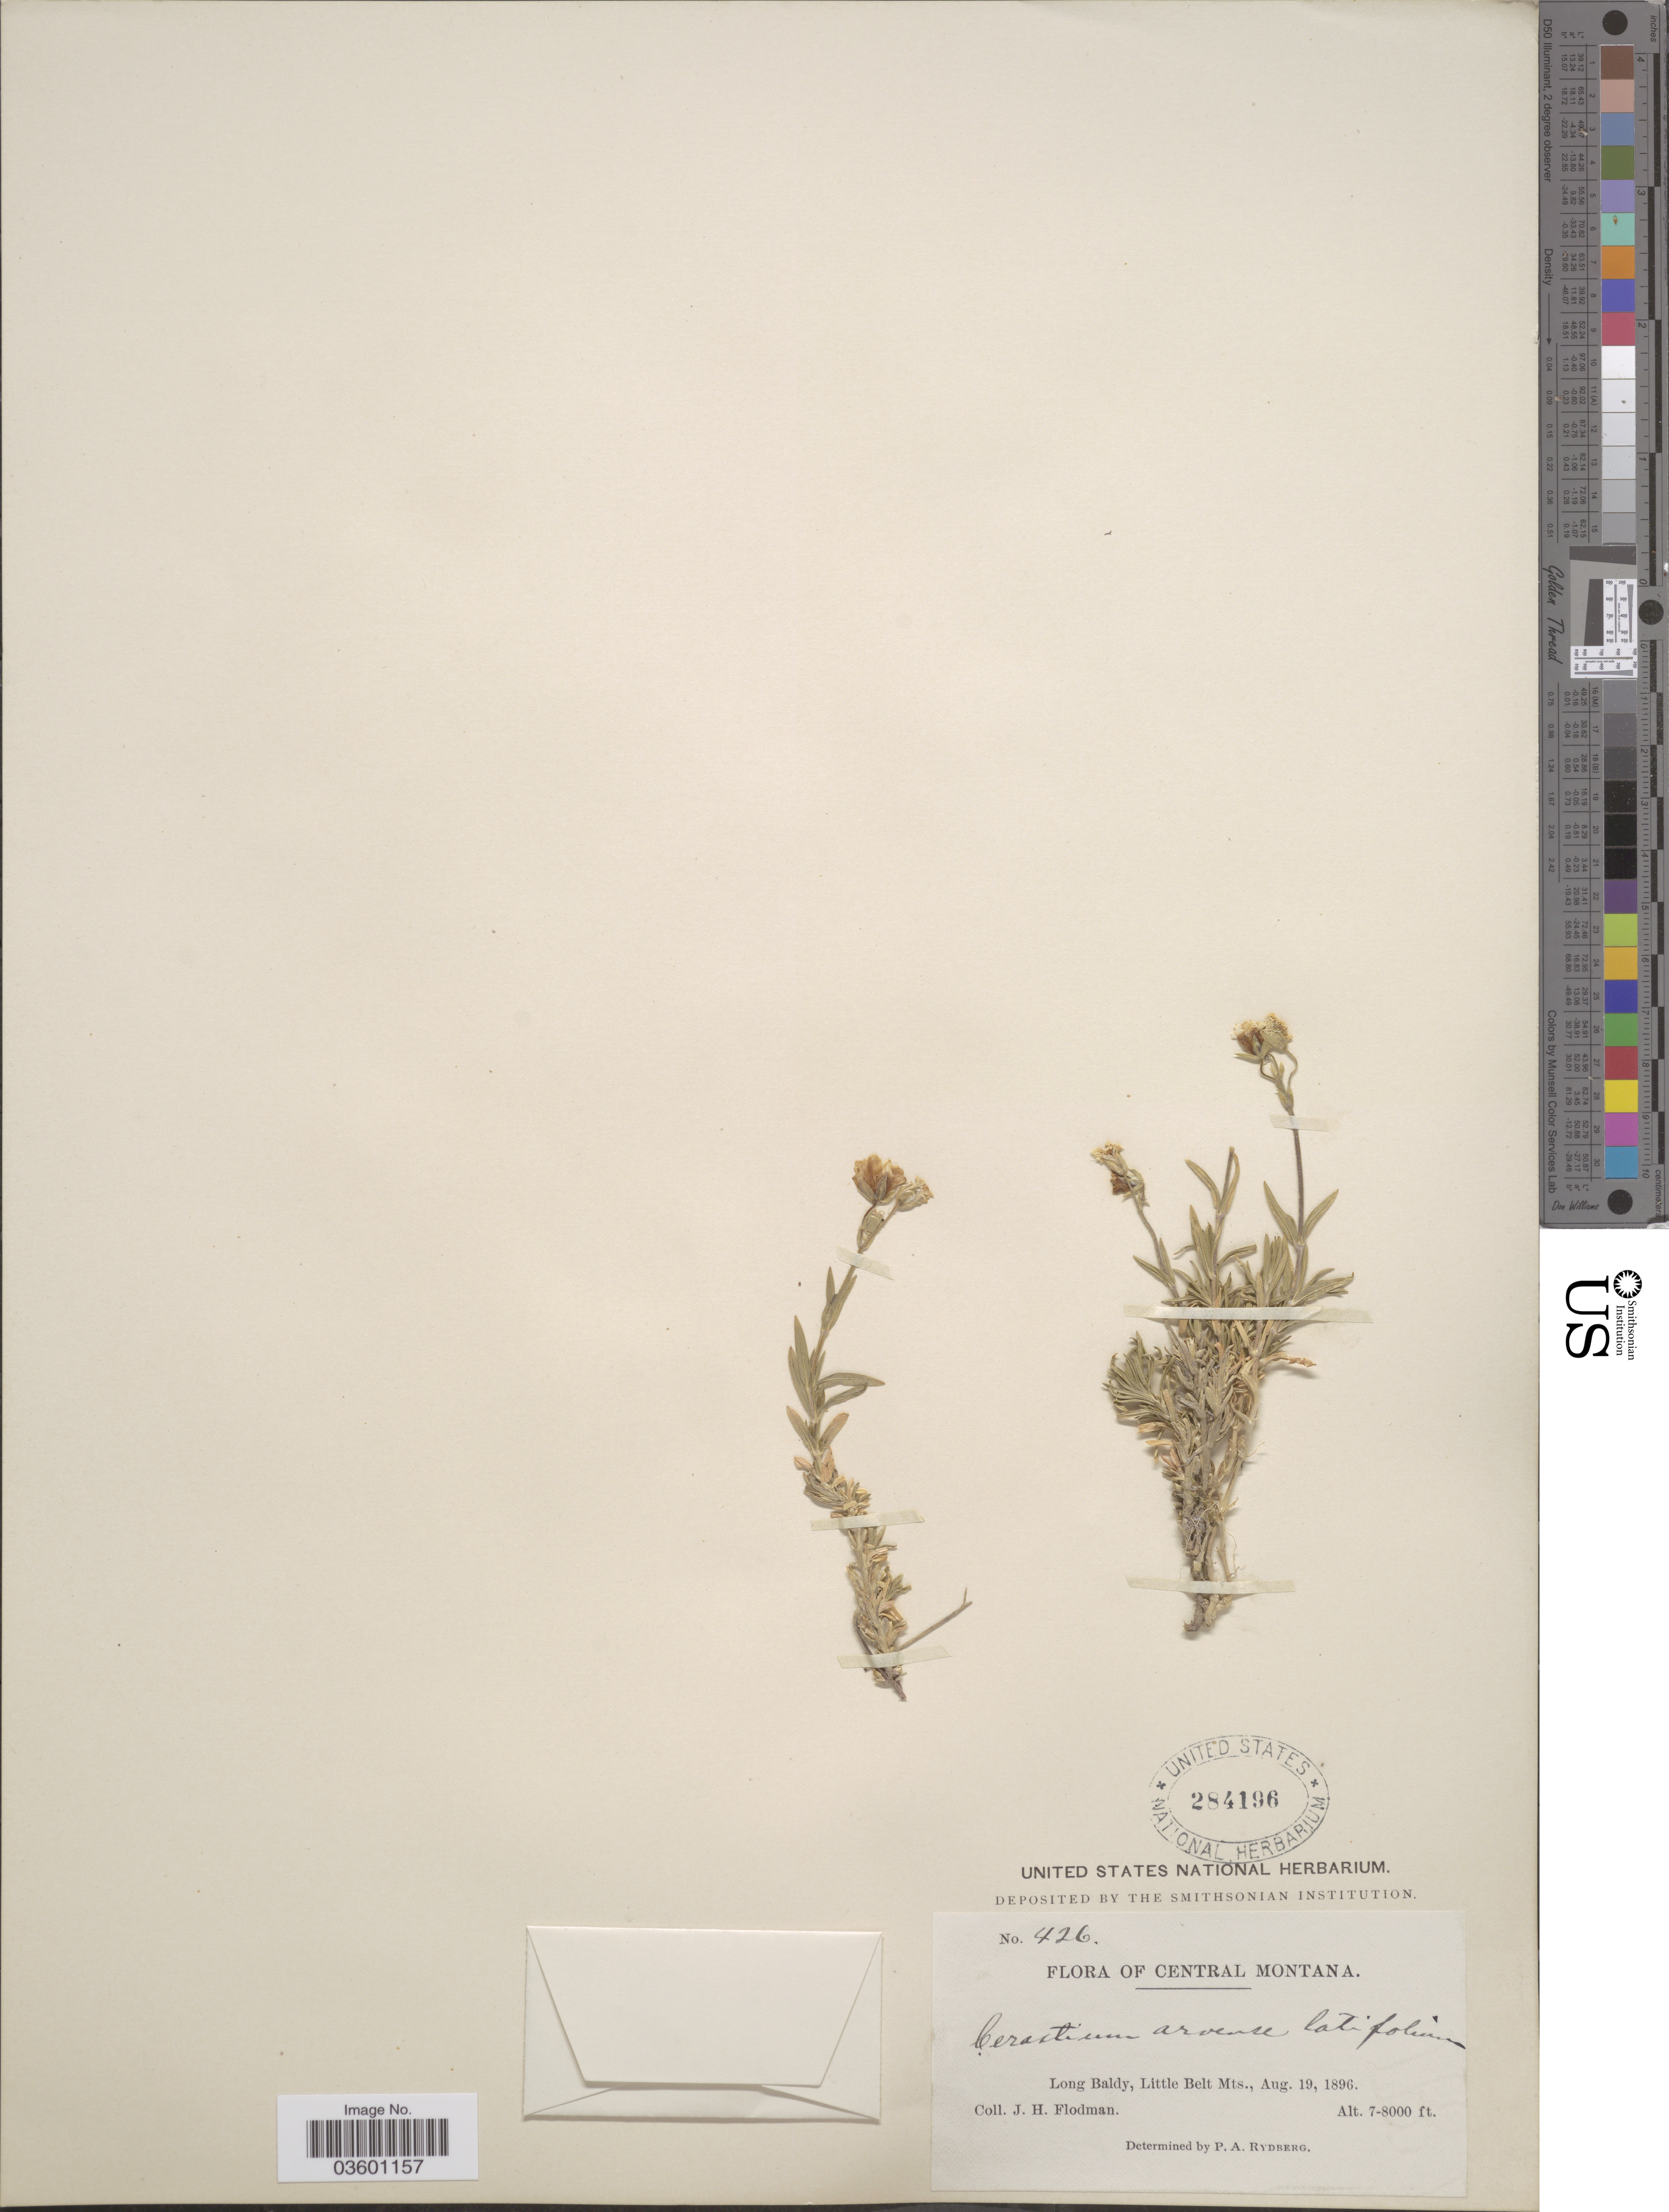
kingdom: Plantae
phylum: Tracheophyta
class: Magnoliopsida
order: Caryophyllales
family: Caryophyllaceae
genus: Cerastium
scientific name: Cerastium arvense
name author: L.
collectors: J. Flodman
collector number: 426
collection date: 1896-08-19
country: United States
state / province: Montana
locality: Central Montana. Long Baldy, Little Belt Mts.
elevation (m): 2134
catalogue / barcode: US 284196